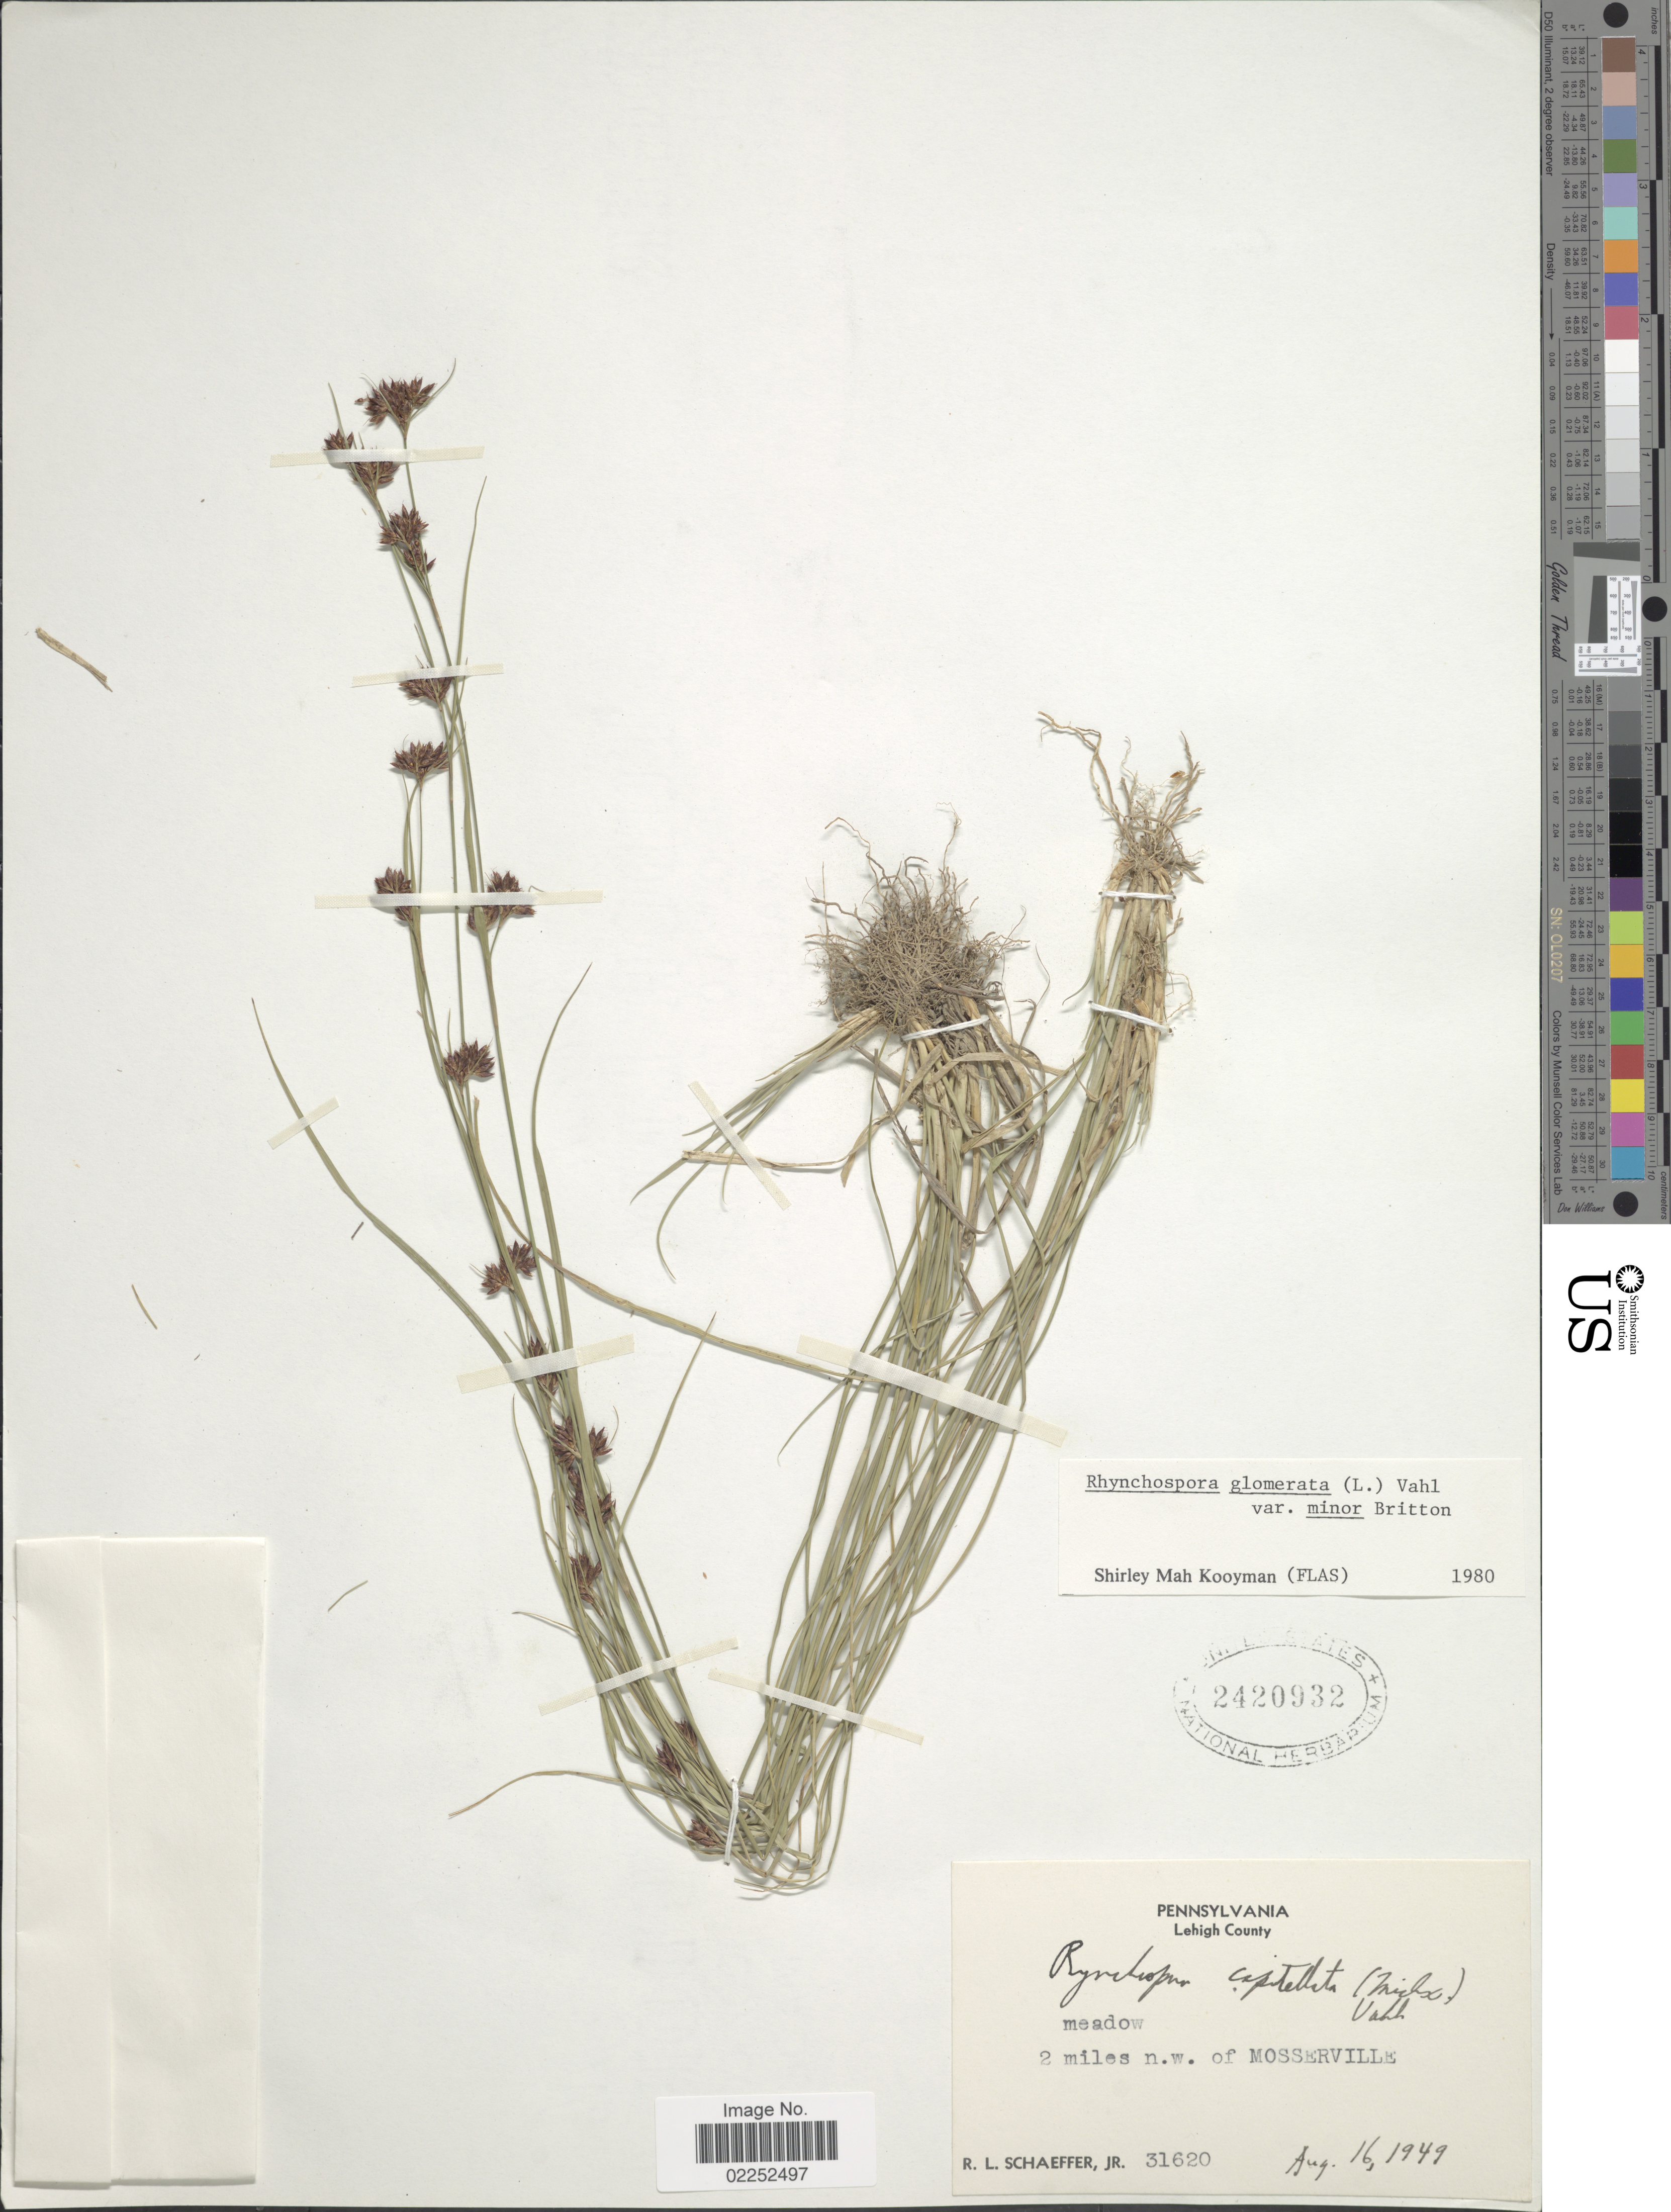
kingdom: Plantae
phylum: Tracheophyta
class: Liliopsida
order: Poales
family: Cyperaceae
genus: Rhynchospora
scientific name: Rhynchospora capitellata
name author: (Michx.) Vahl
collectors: R. L. Schaeffer Jr.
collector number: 31620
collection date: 1949-08-16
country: United States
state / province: Pennsylvania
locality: Lehigh County, meadow, 2 miles n.w. of Mosserville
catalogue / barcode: US 2420932